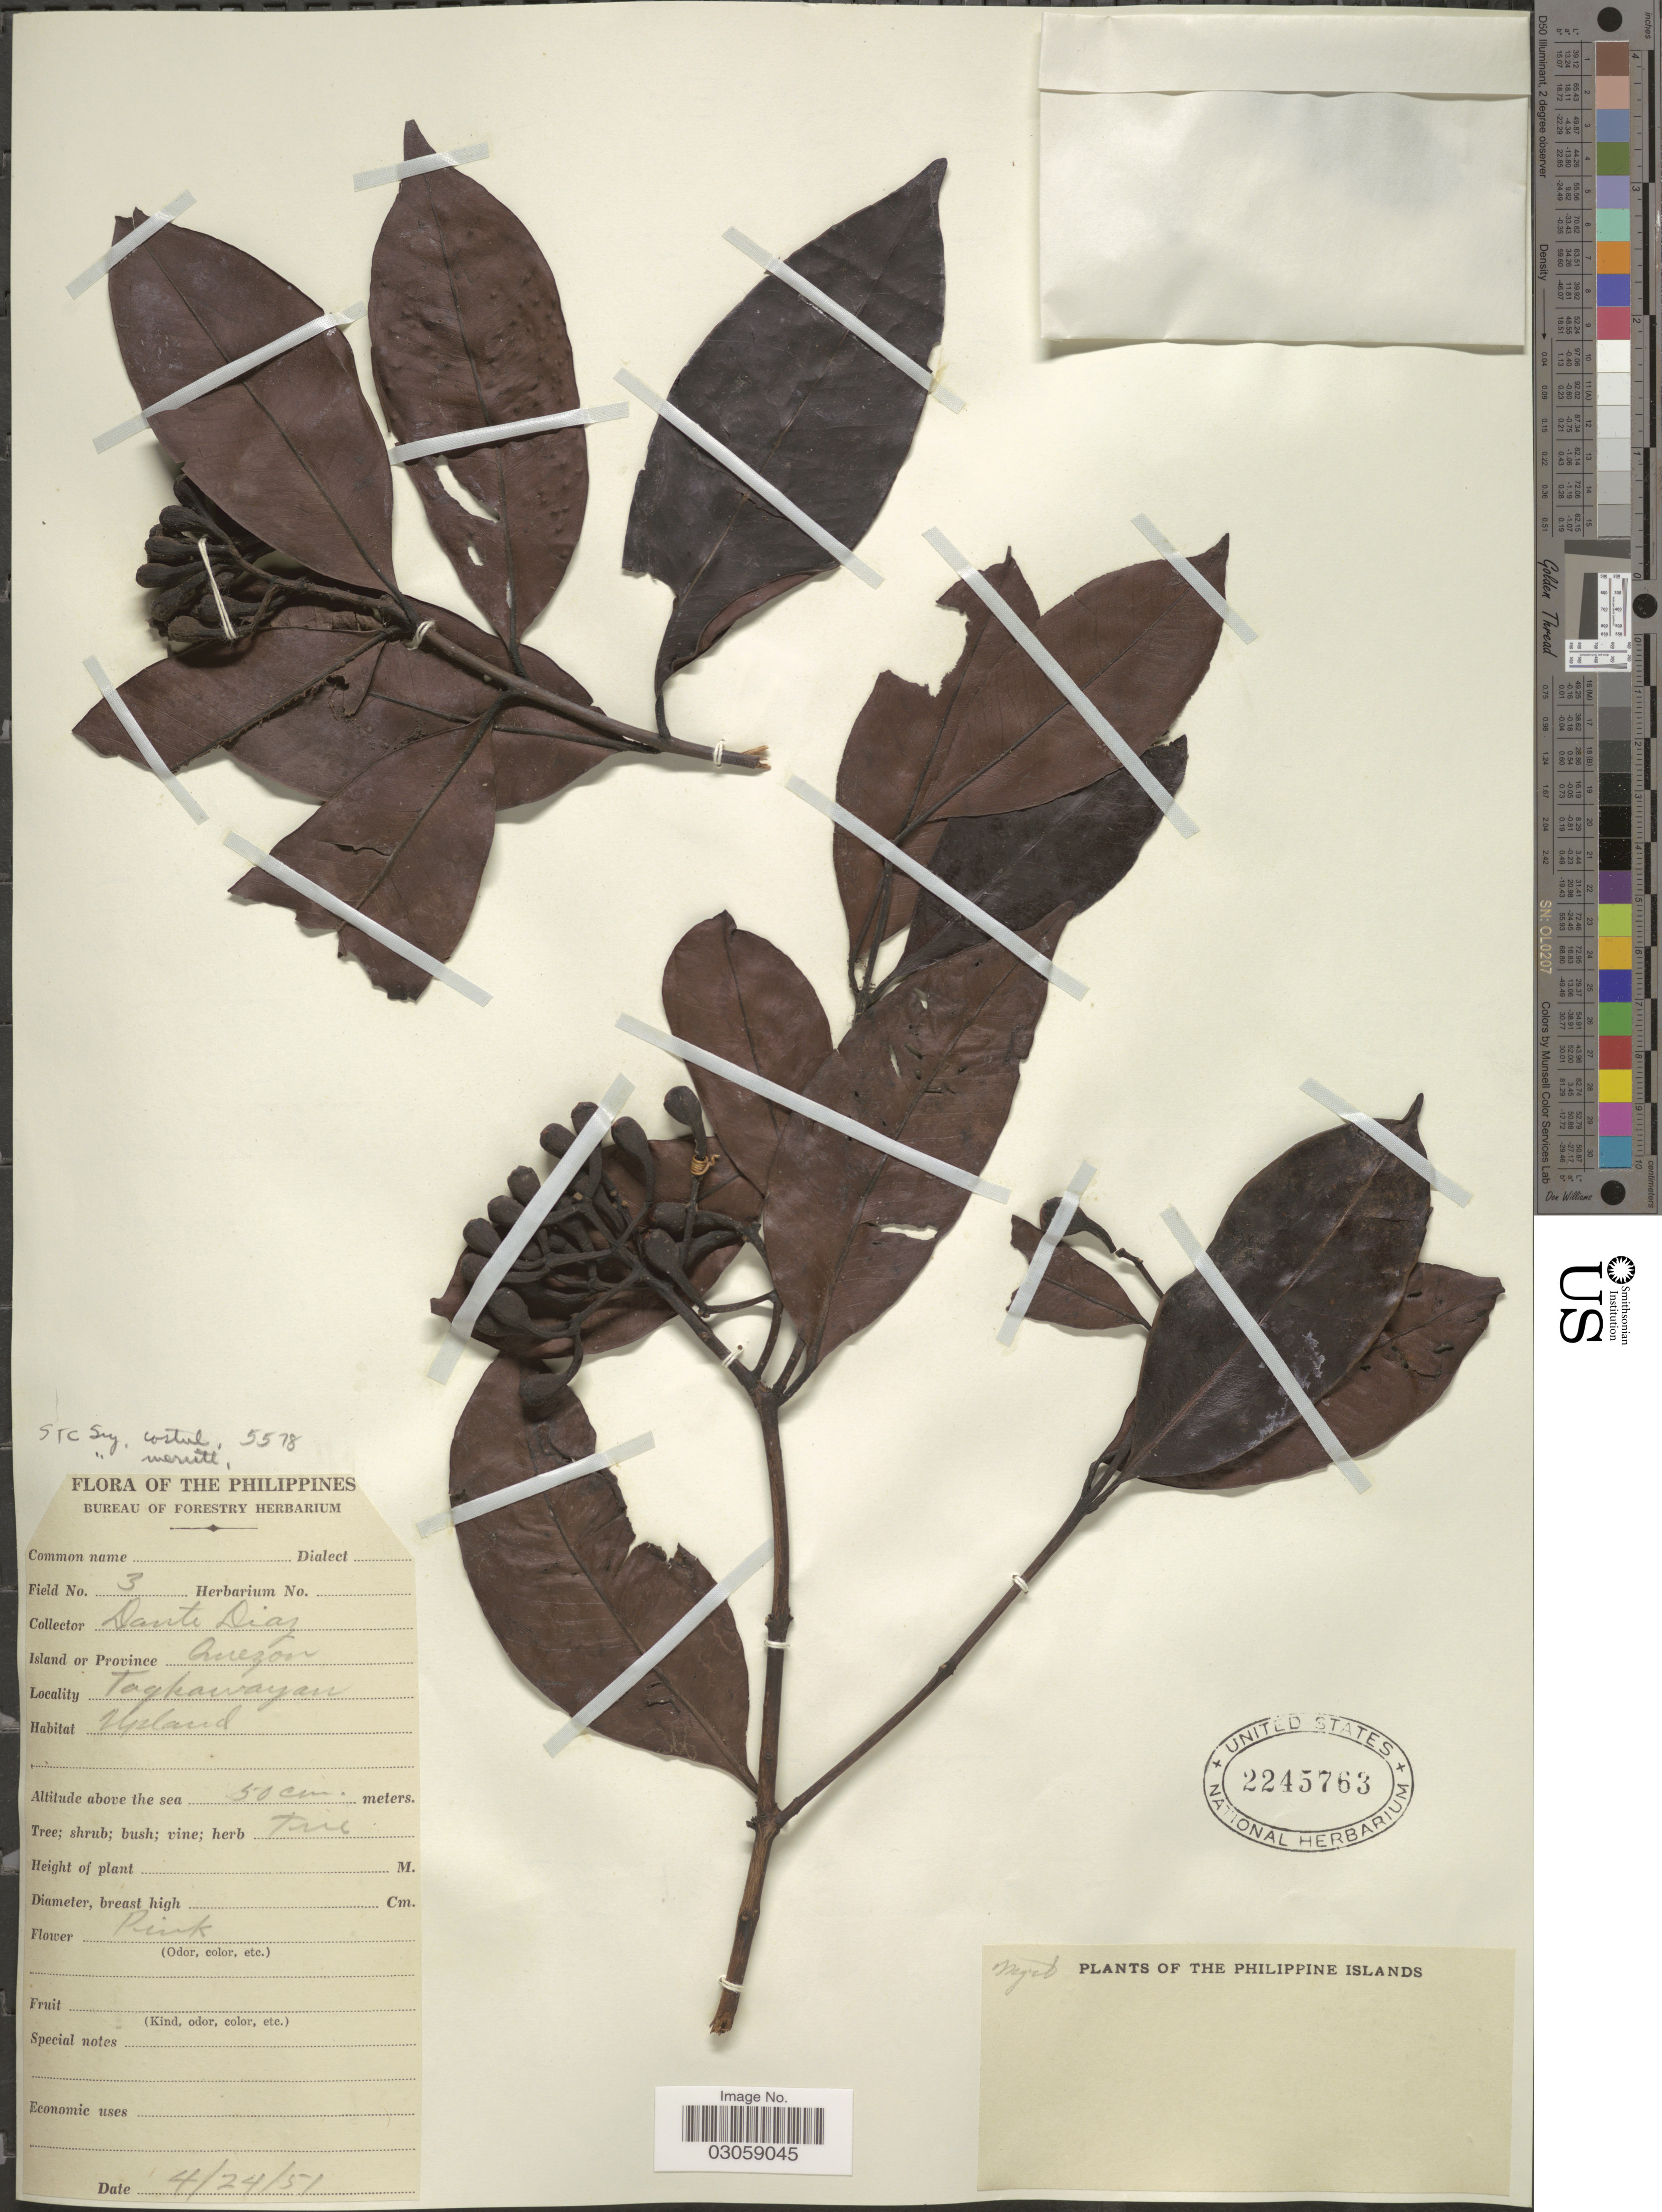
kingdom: Plantae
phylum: Tracheophyta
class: Magnoliopsida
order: Myrtales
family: Myrtaceae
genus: Syzygium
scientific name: Syzygium sp.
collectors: D. Díaz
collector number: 3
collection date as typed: Transcribed d/m/y: 24/4/51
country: Philippines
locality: Philippine Islands, Island or Province Quezón, Tagkawayan, Upland.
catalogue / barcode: US 2245763